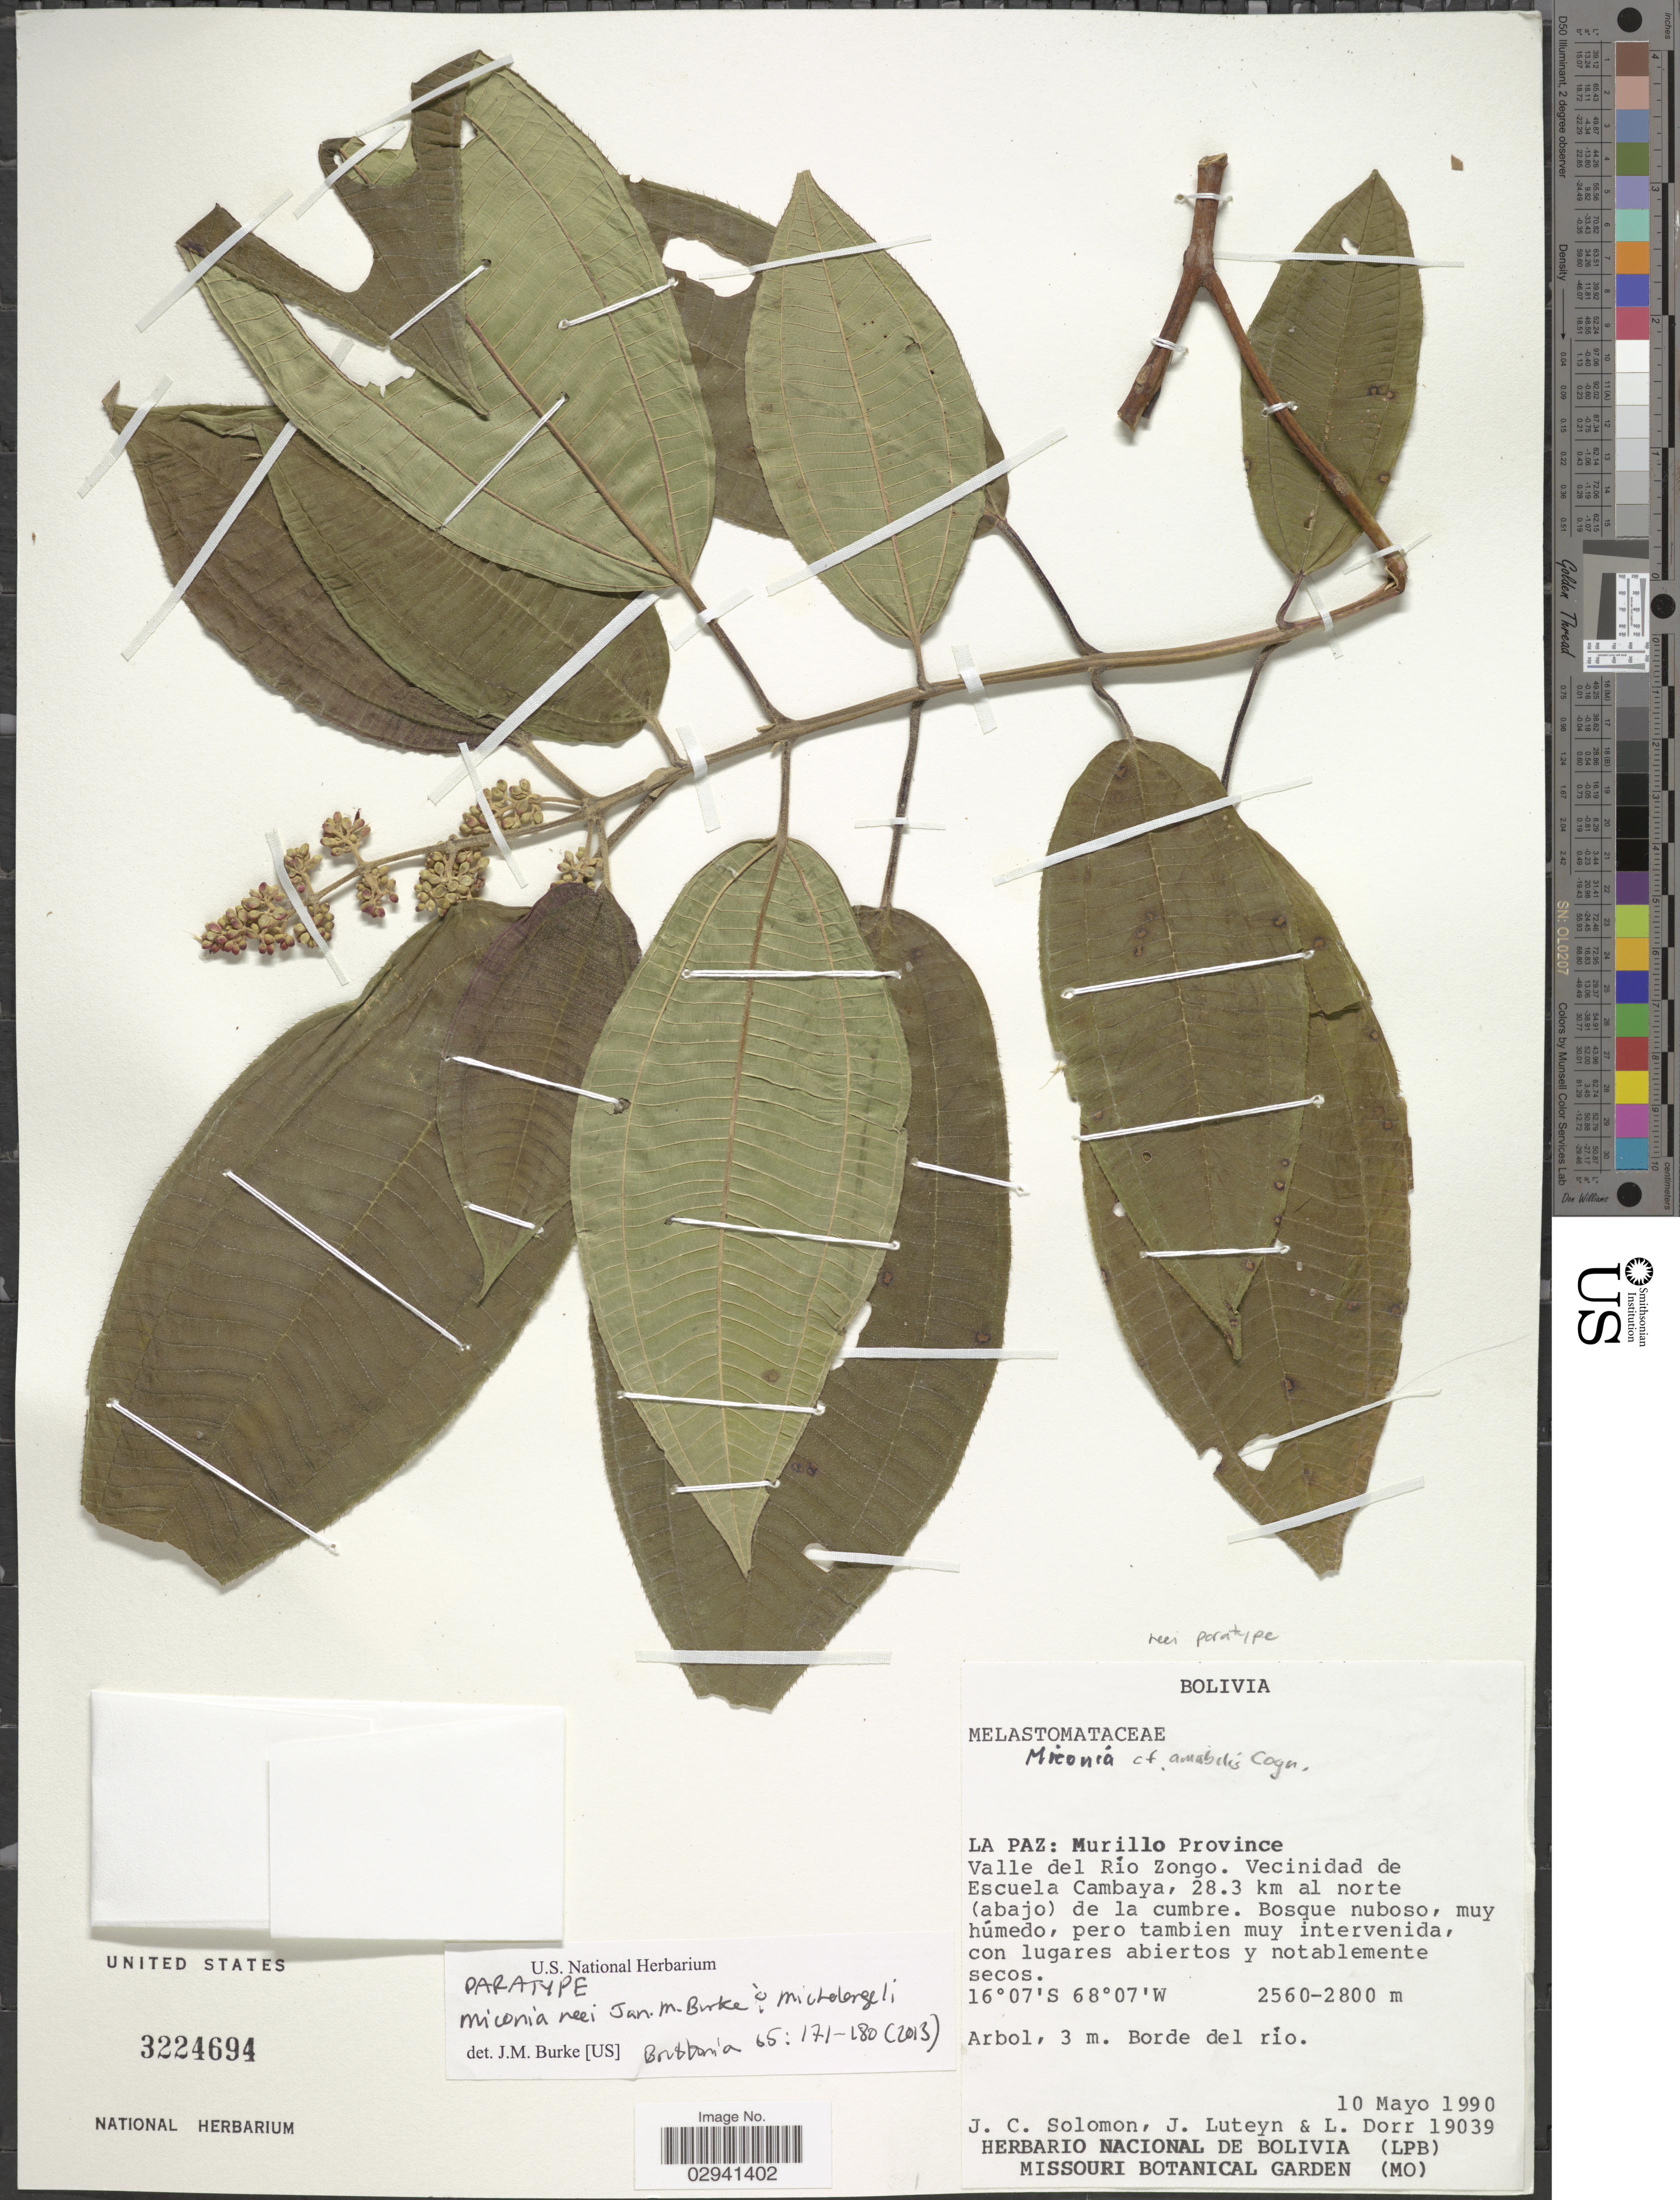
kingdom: Plantae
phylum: Tracheophyta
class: Magnoliopsida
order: Myrtales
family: Melastomataceae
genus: Miconia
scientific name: Miconia neei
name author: Jan.M. Burke & Michelang.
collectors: J. C. Solomon, J. L. Luteyn & L. J. Dorr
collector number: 19039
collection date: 1990-05-10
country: Bolivia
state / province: La Paz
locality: Murillo Province, Valle del Río Zongo, Vecinidad de Escuela Cambaya, 28.3 km al norte (abajo) de la cumbre.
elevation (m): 2560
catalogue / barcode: US 3224694